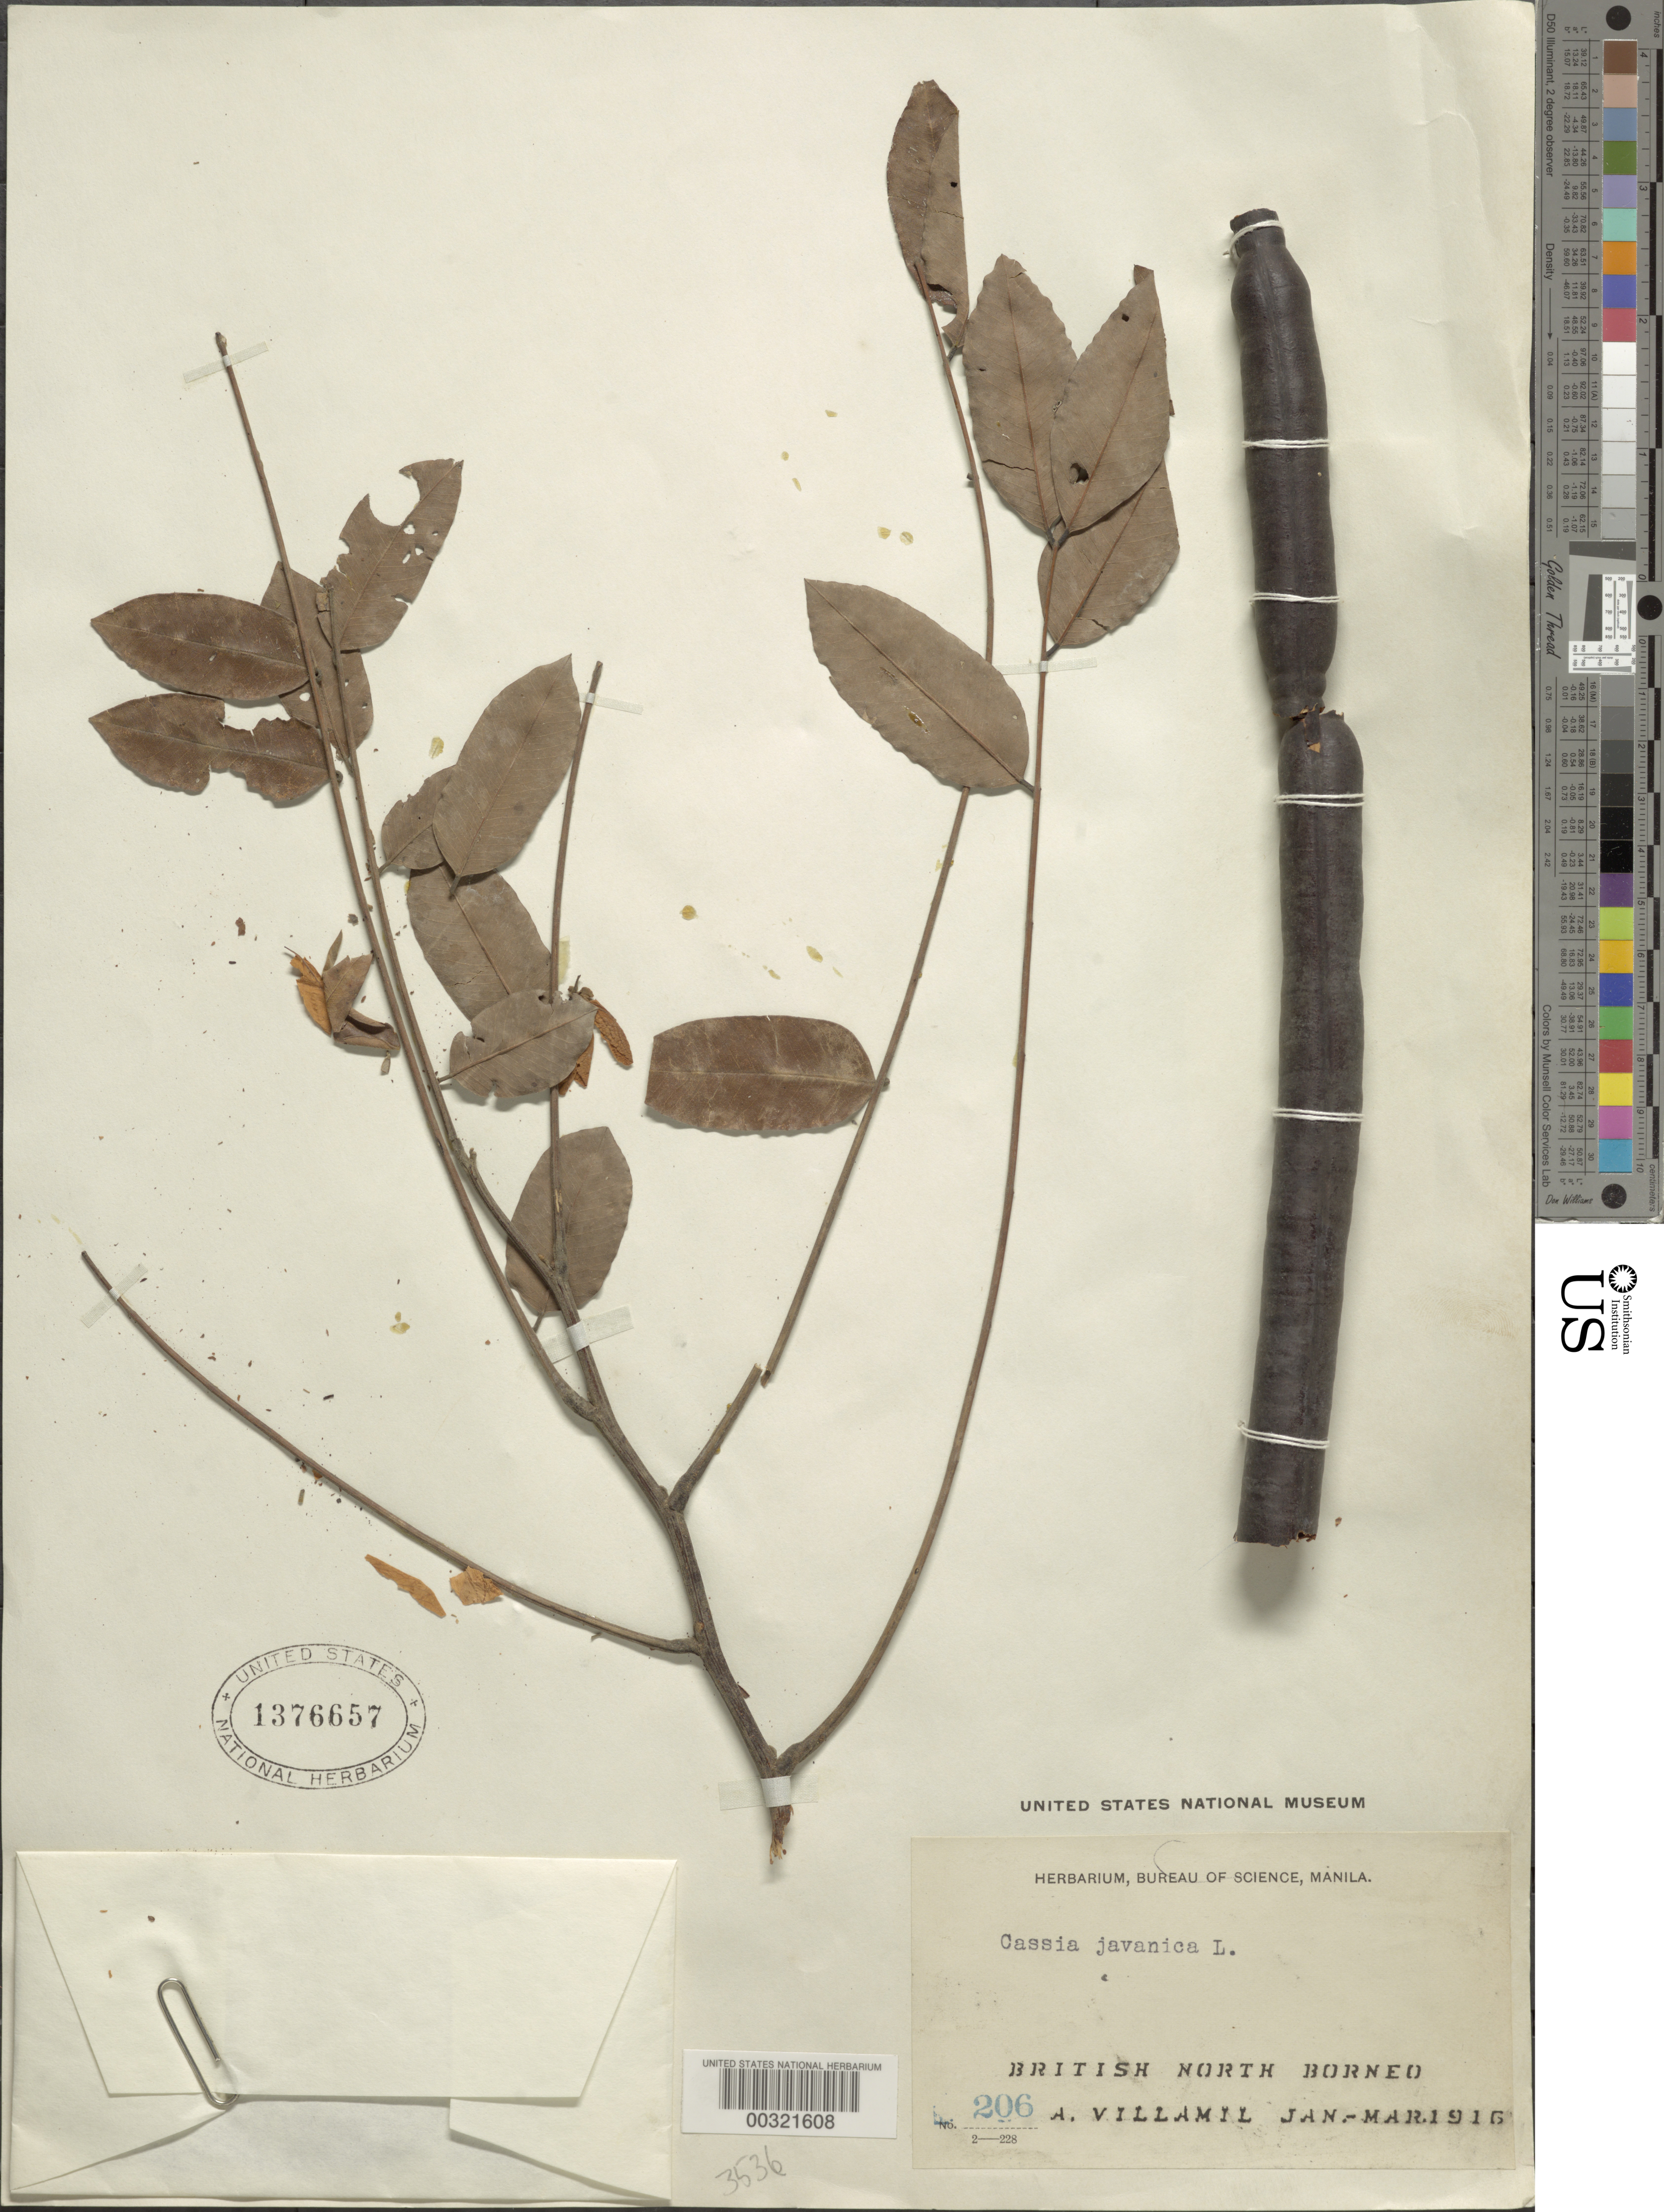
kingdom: Plantae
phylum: Tracheophyta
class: Magnoliopsida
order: Fabales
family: Fabaceae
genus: Cassia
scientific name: Cassia javanica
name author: L.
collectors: A. Villamil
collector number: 206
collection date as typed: Jan 1916 to -- Mar 1916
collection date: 1916-01/1916-03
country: Malaysia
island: Borneo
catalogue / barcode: US 1376657